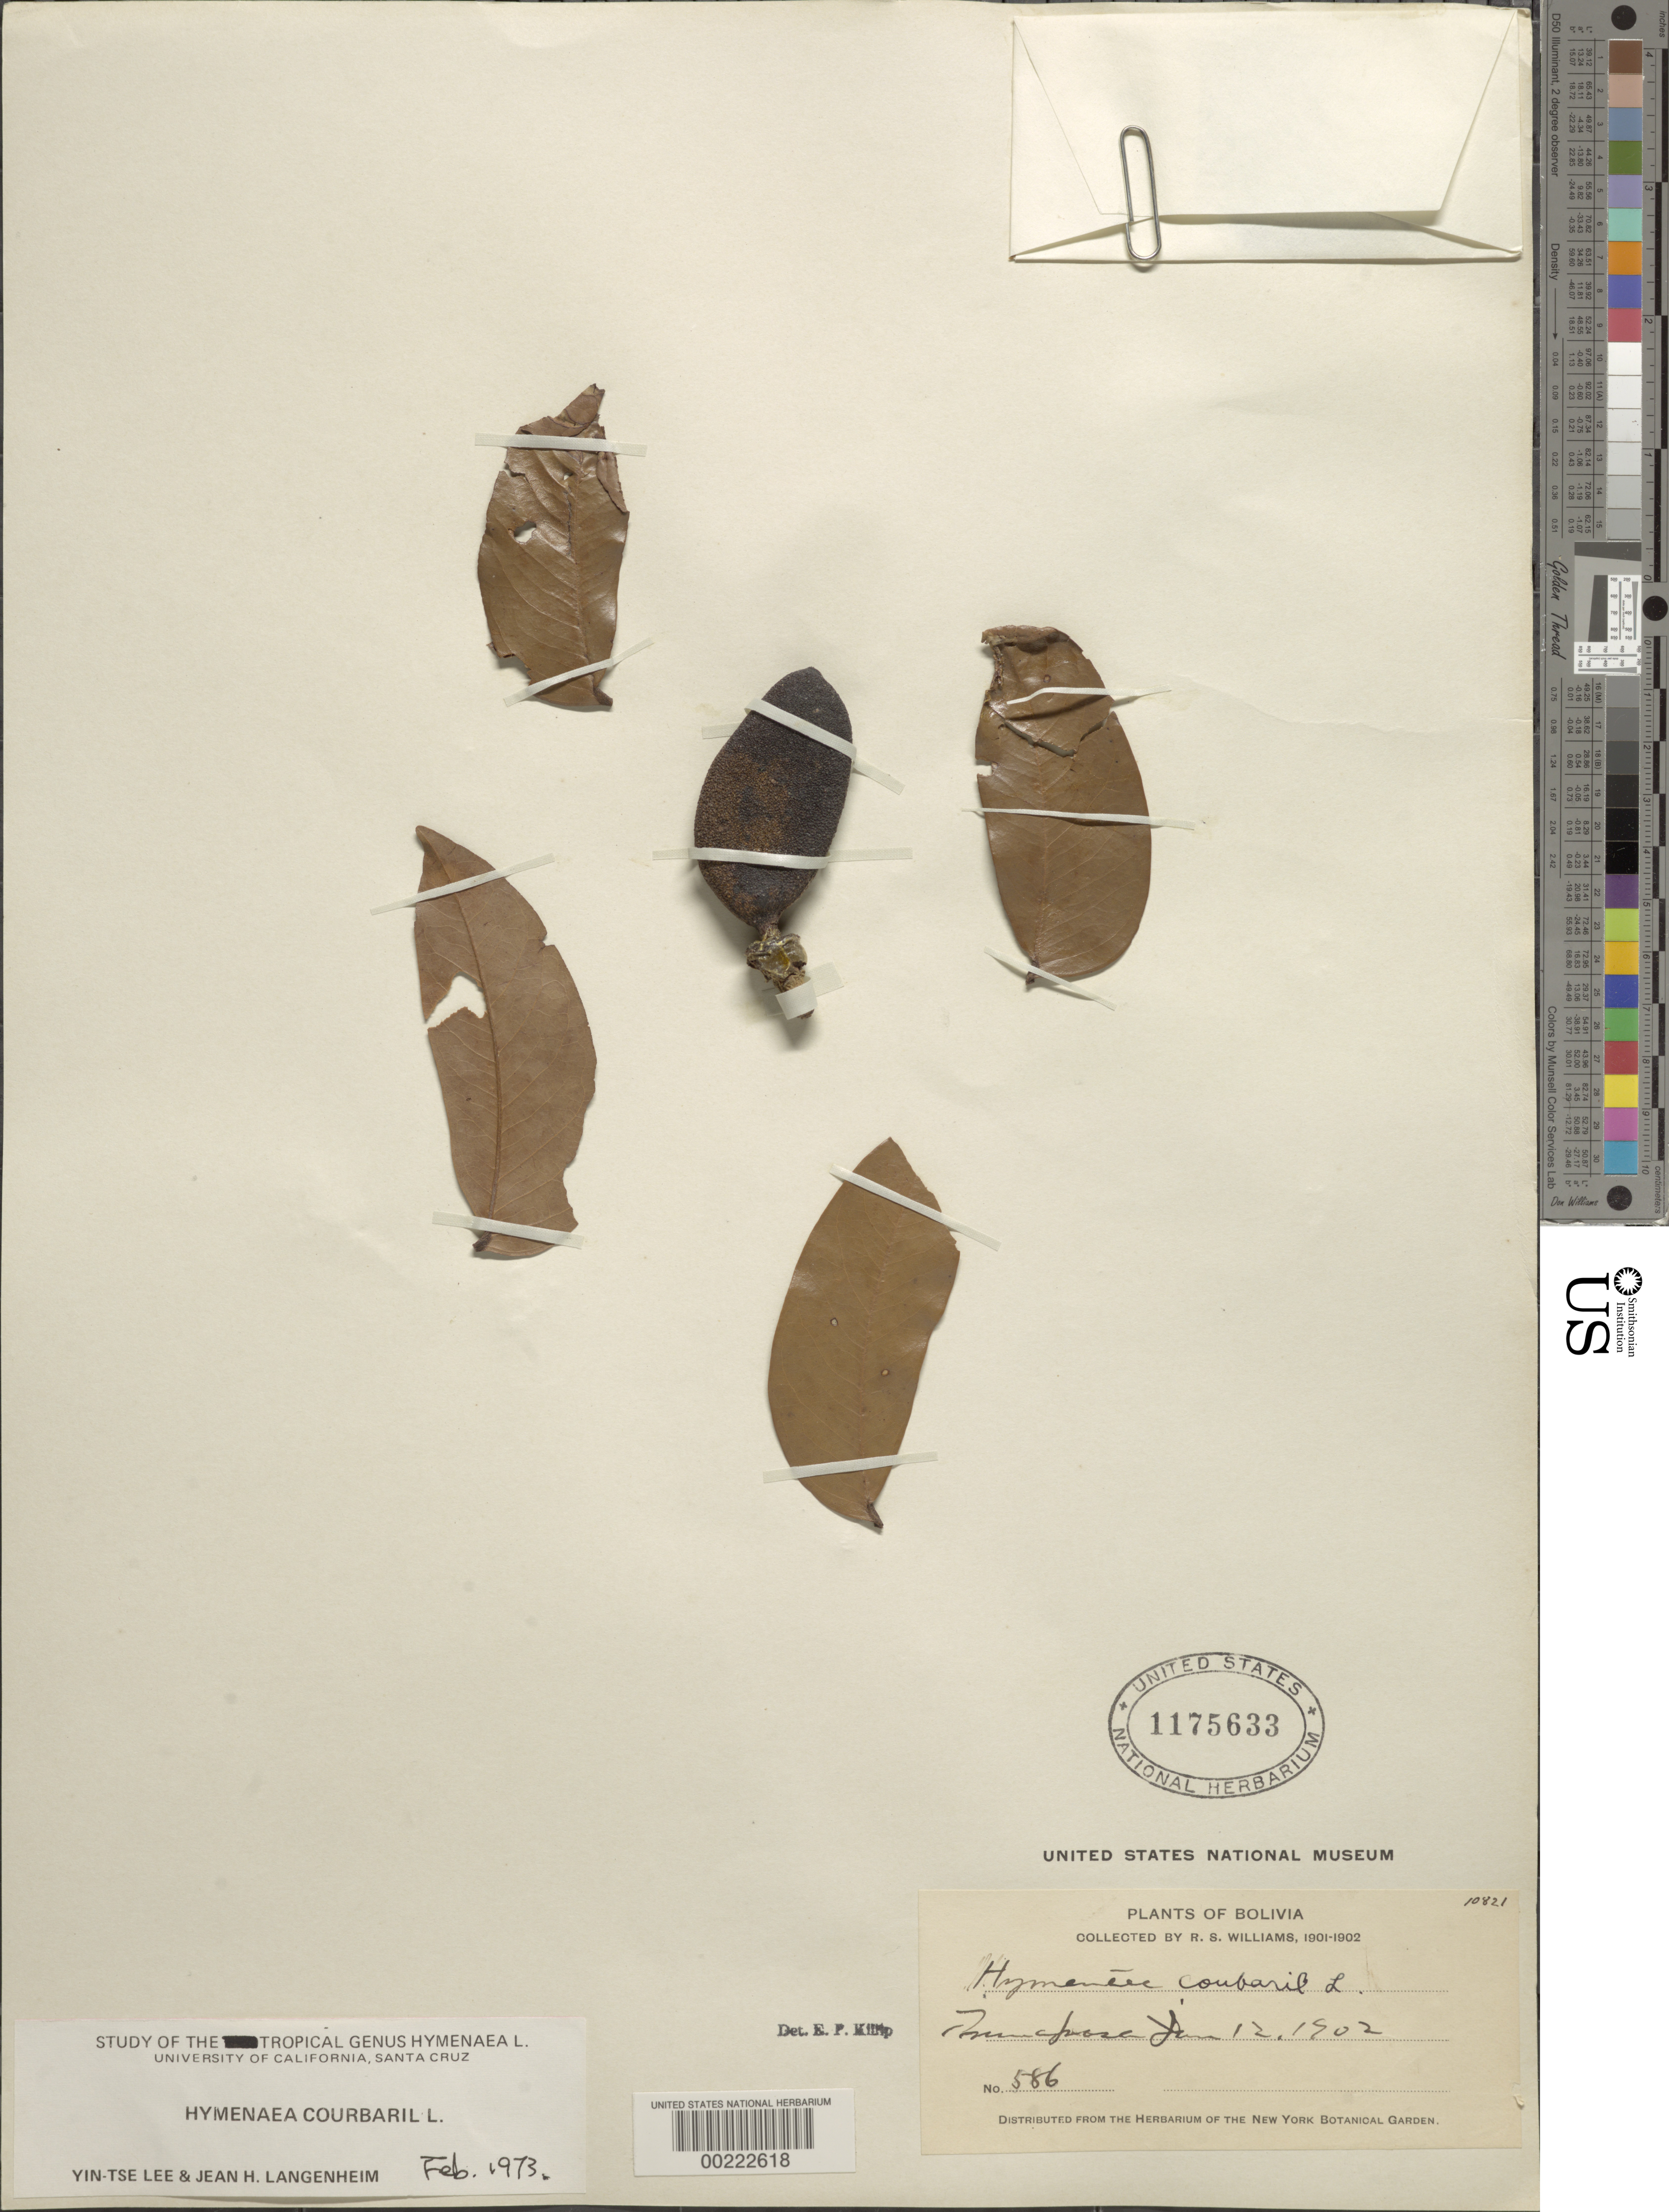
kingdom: Plantae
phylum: Tracheophyta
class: Magnoliopsida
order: Fabales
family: Fabaceae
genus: Hymenaea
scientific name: Hymenaea courbaril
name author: L.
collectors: R. S. Williams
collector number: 586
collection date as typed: Jan. 12, 1902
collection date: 1902-01-12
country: Bolivia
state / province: La Paz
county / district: Iturralde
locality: Tumupasa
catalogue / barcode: US 1175633